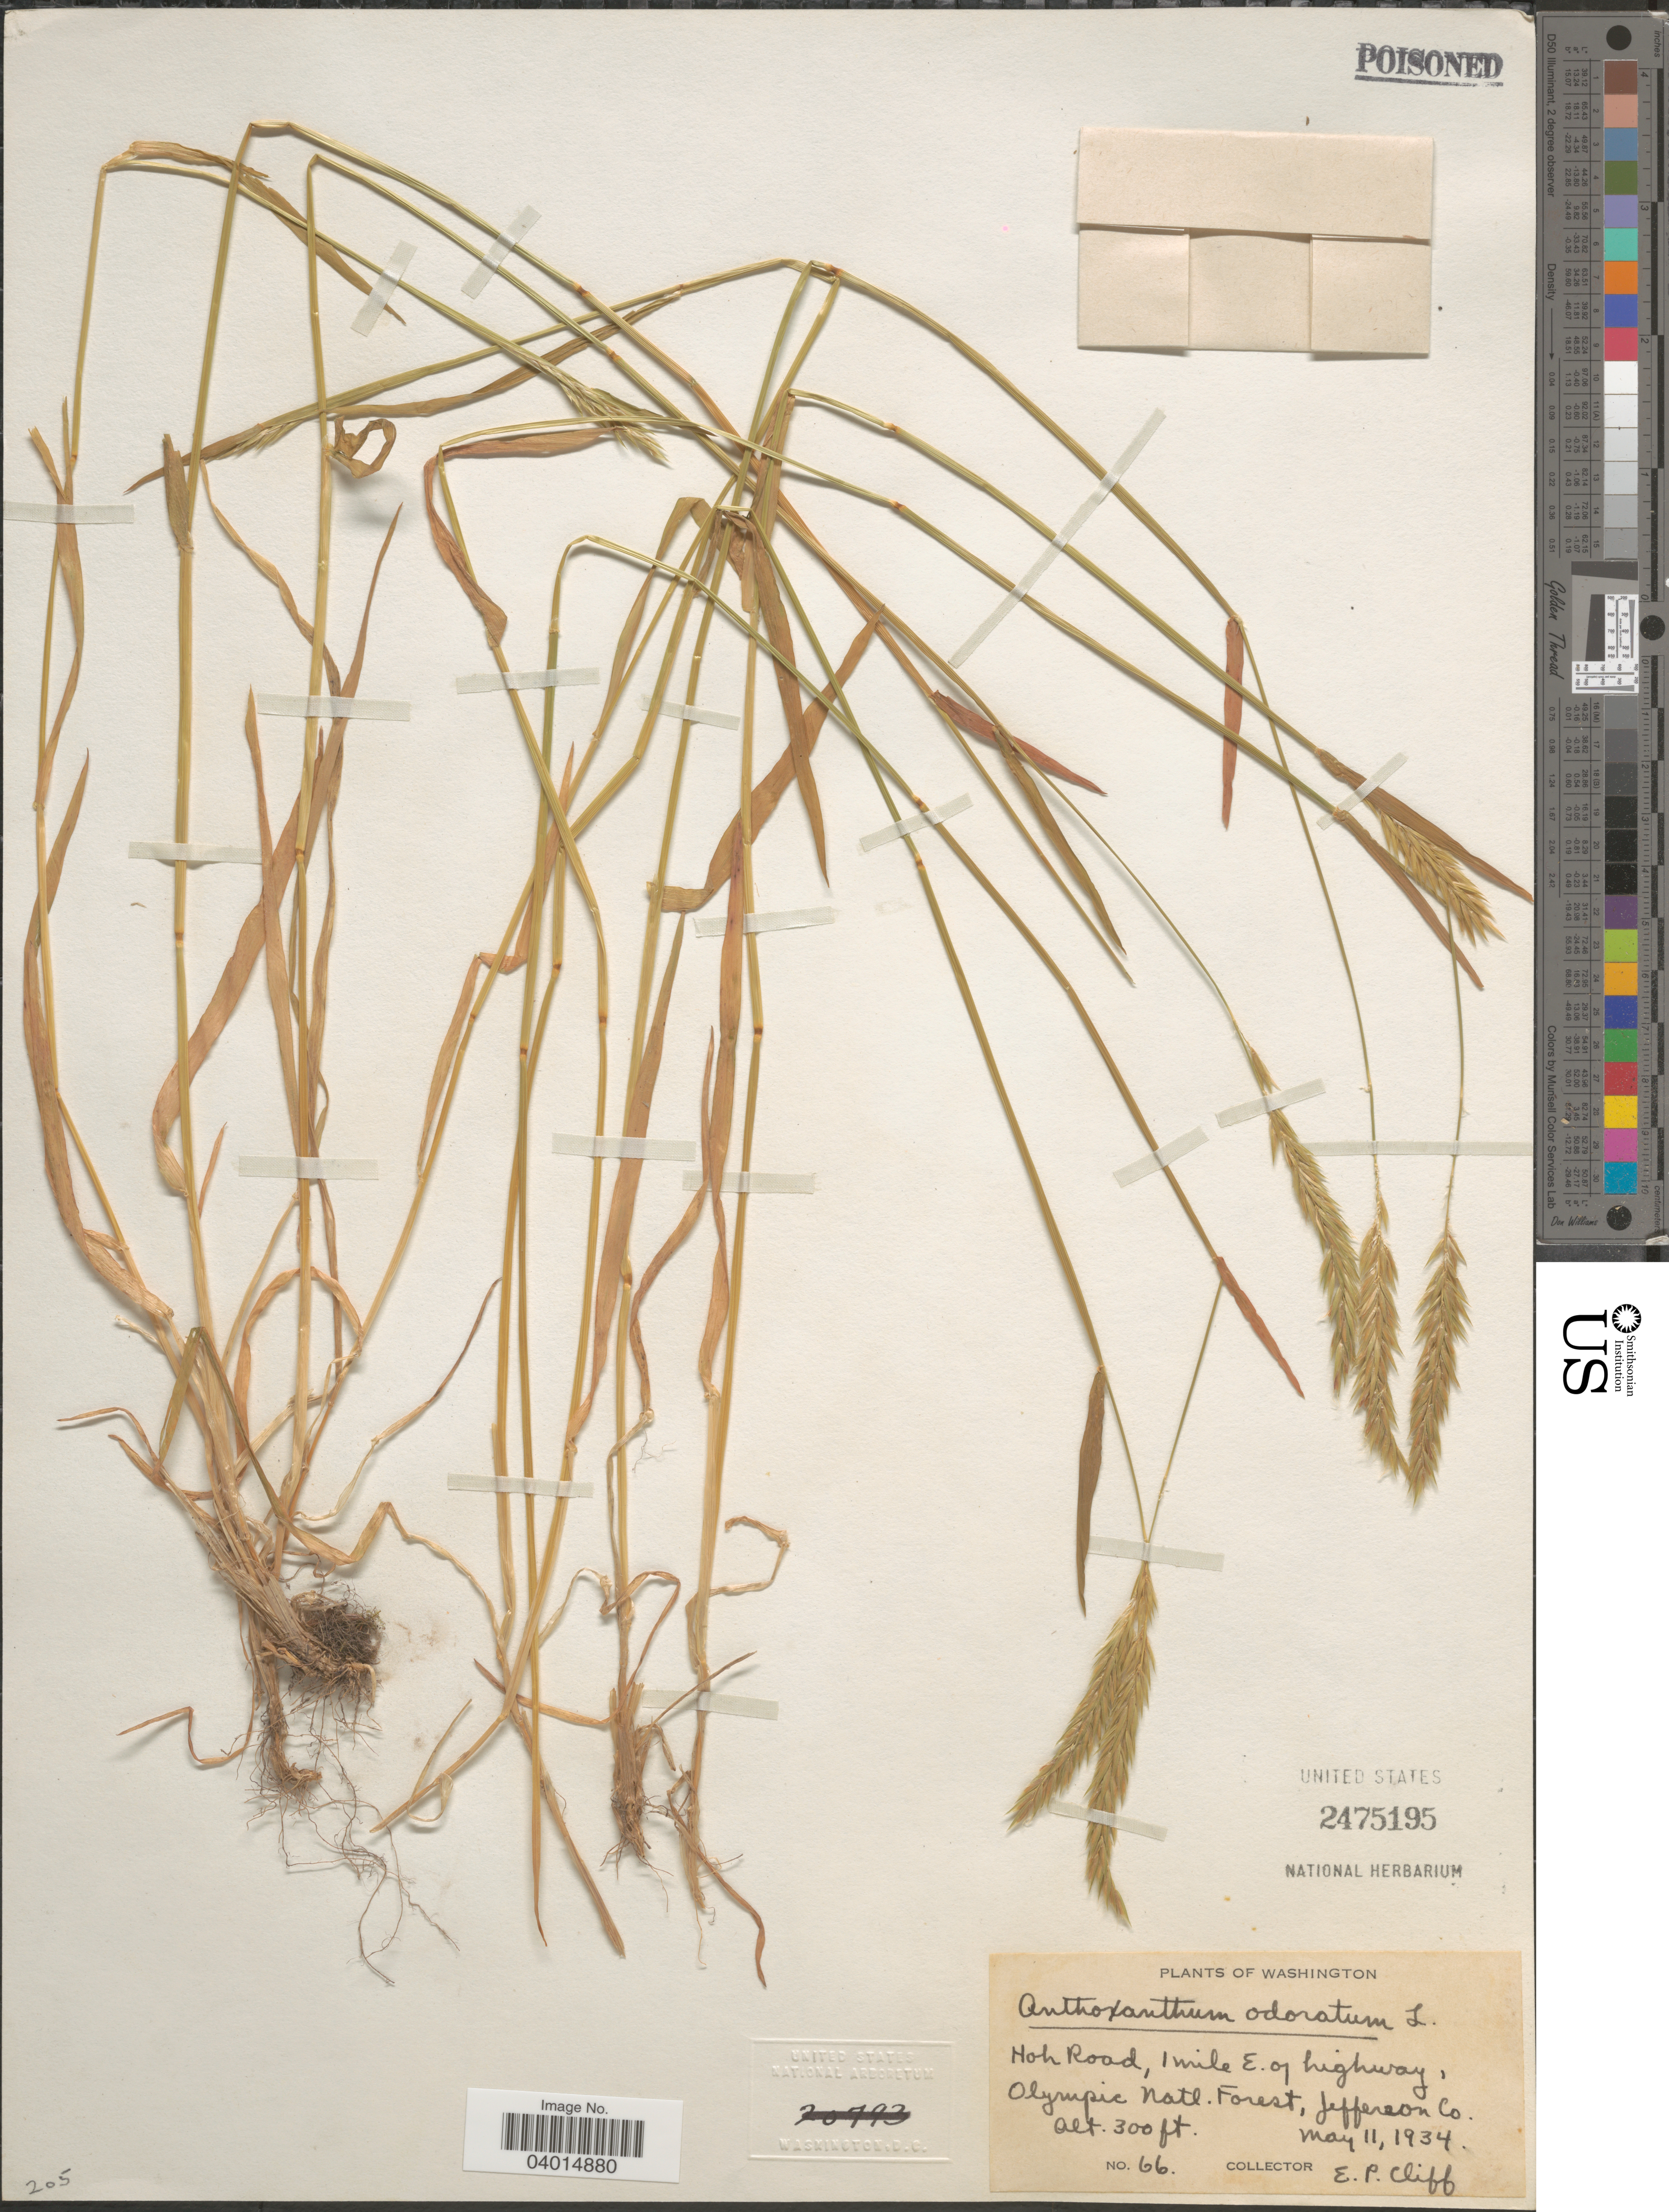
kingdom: Plantae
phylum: Tracheophyta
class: Liliopsida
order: Poales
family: Poaceae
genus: Anthoxanthum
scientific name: Anthoxanthum odoratum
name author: L.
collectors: E. Cliff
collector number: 66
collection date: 1934-05-11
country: United States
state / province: Washington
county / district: Jefferson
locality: Hoh Road, 1 mile E. of highway, Olympic Natl. Forest, Jefferson Co.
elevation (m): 91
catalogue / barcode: US 2475195